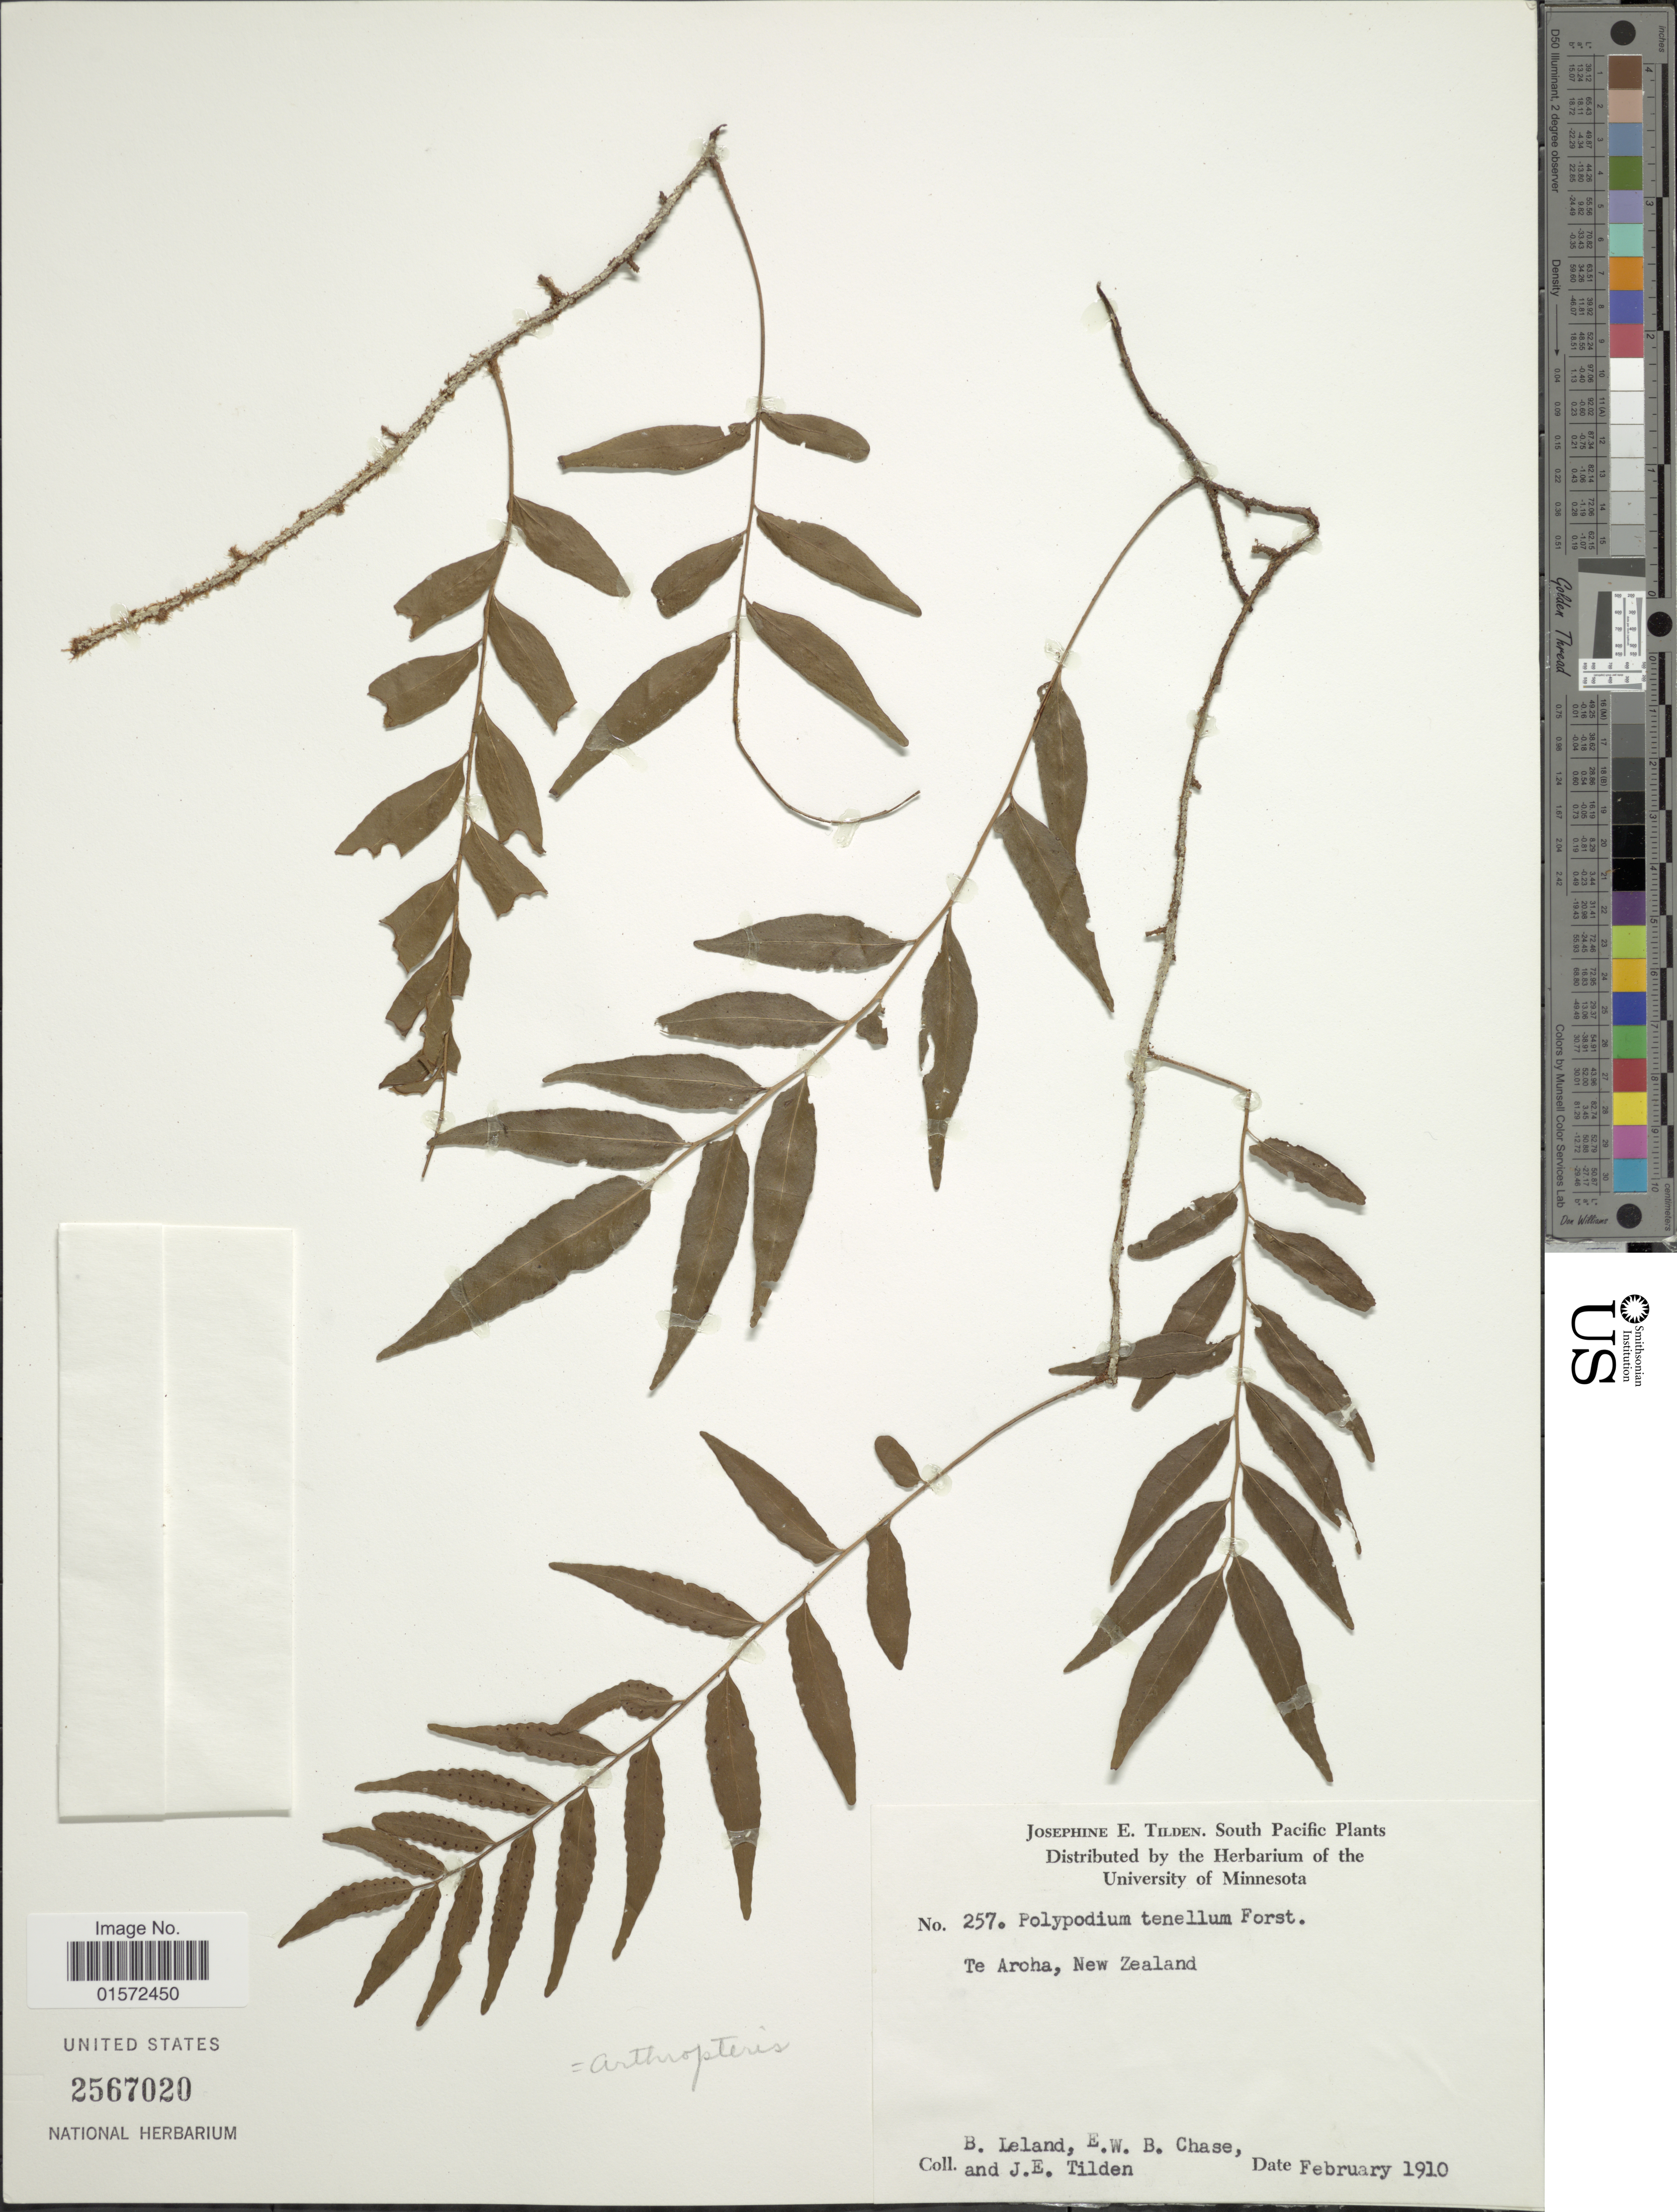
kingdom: Plantae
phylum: Tracheophyta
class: Polypodiopsida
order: Polypodiales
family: Tectariaceae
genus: Arthropteris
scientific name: Arthropteris tenella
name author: (G. Forst.) J. Sm. ex Hook. f.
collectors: B. Leland, E. W. Chase & J. E. Tilden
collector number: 257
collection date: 1910-02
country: New Zealand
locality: Te Aroh, New zealand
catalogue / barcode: US 2567020